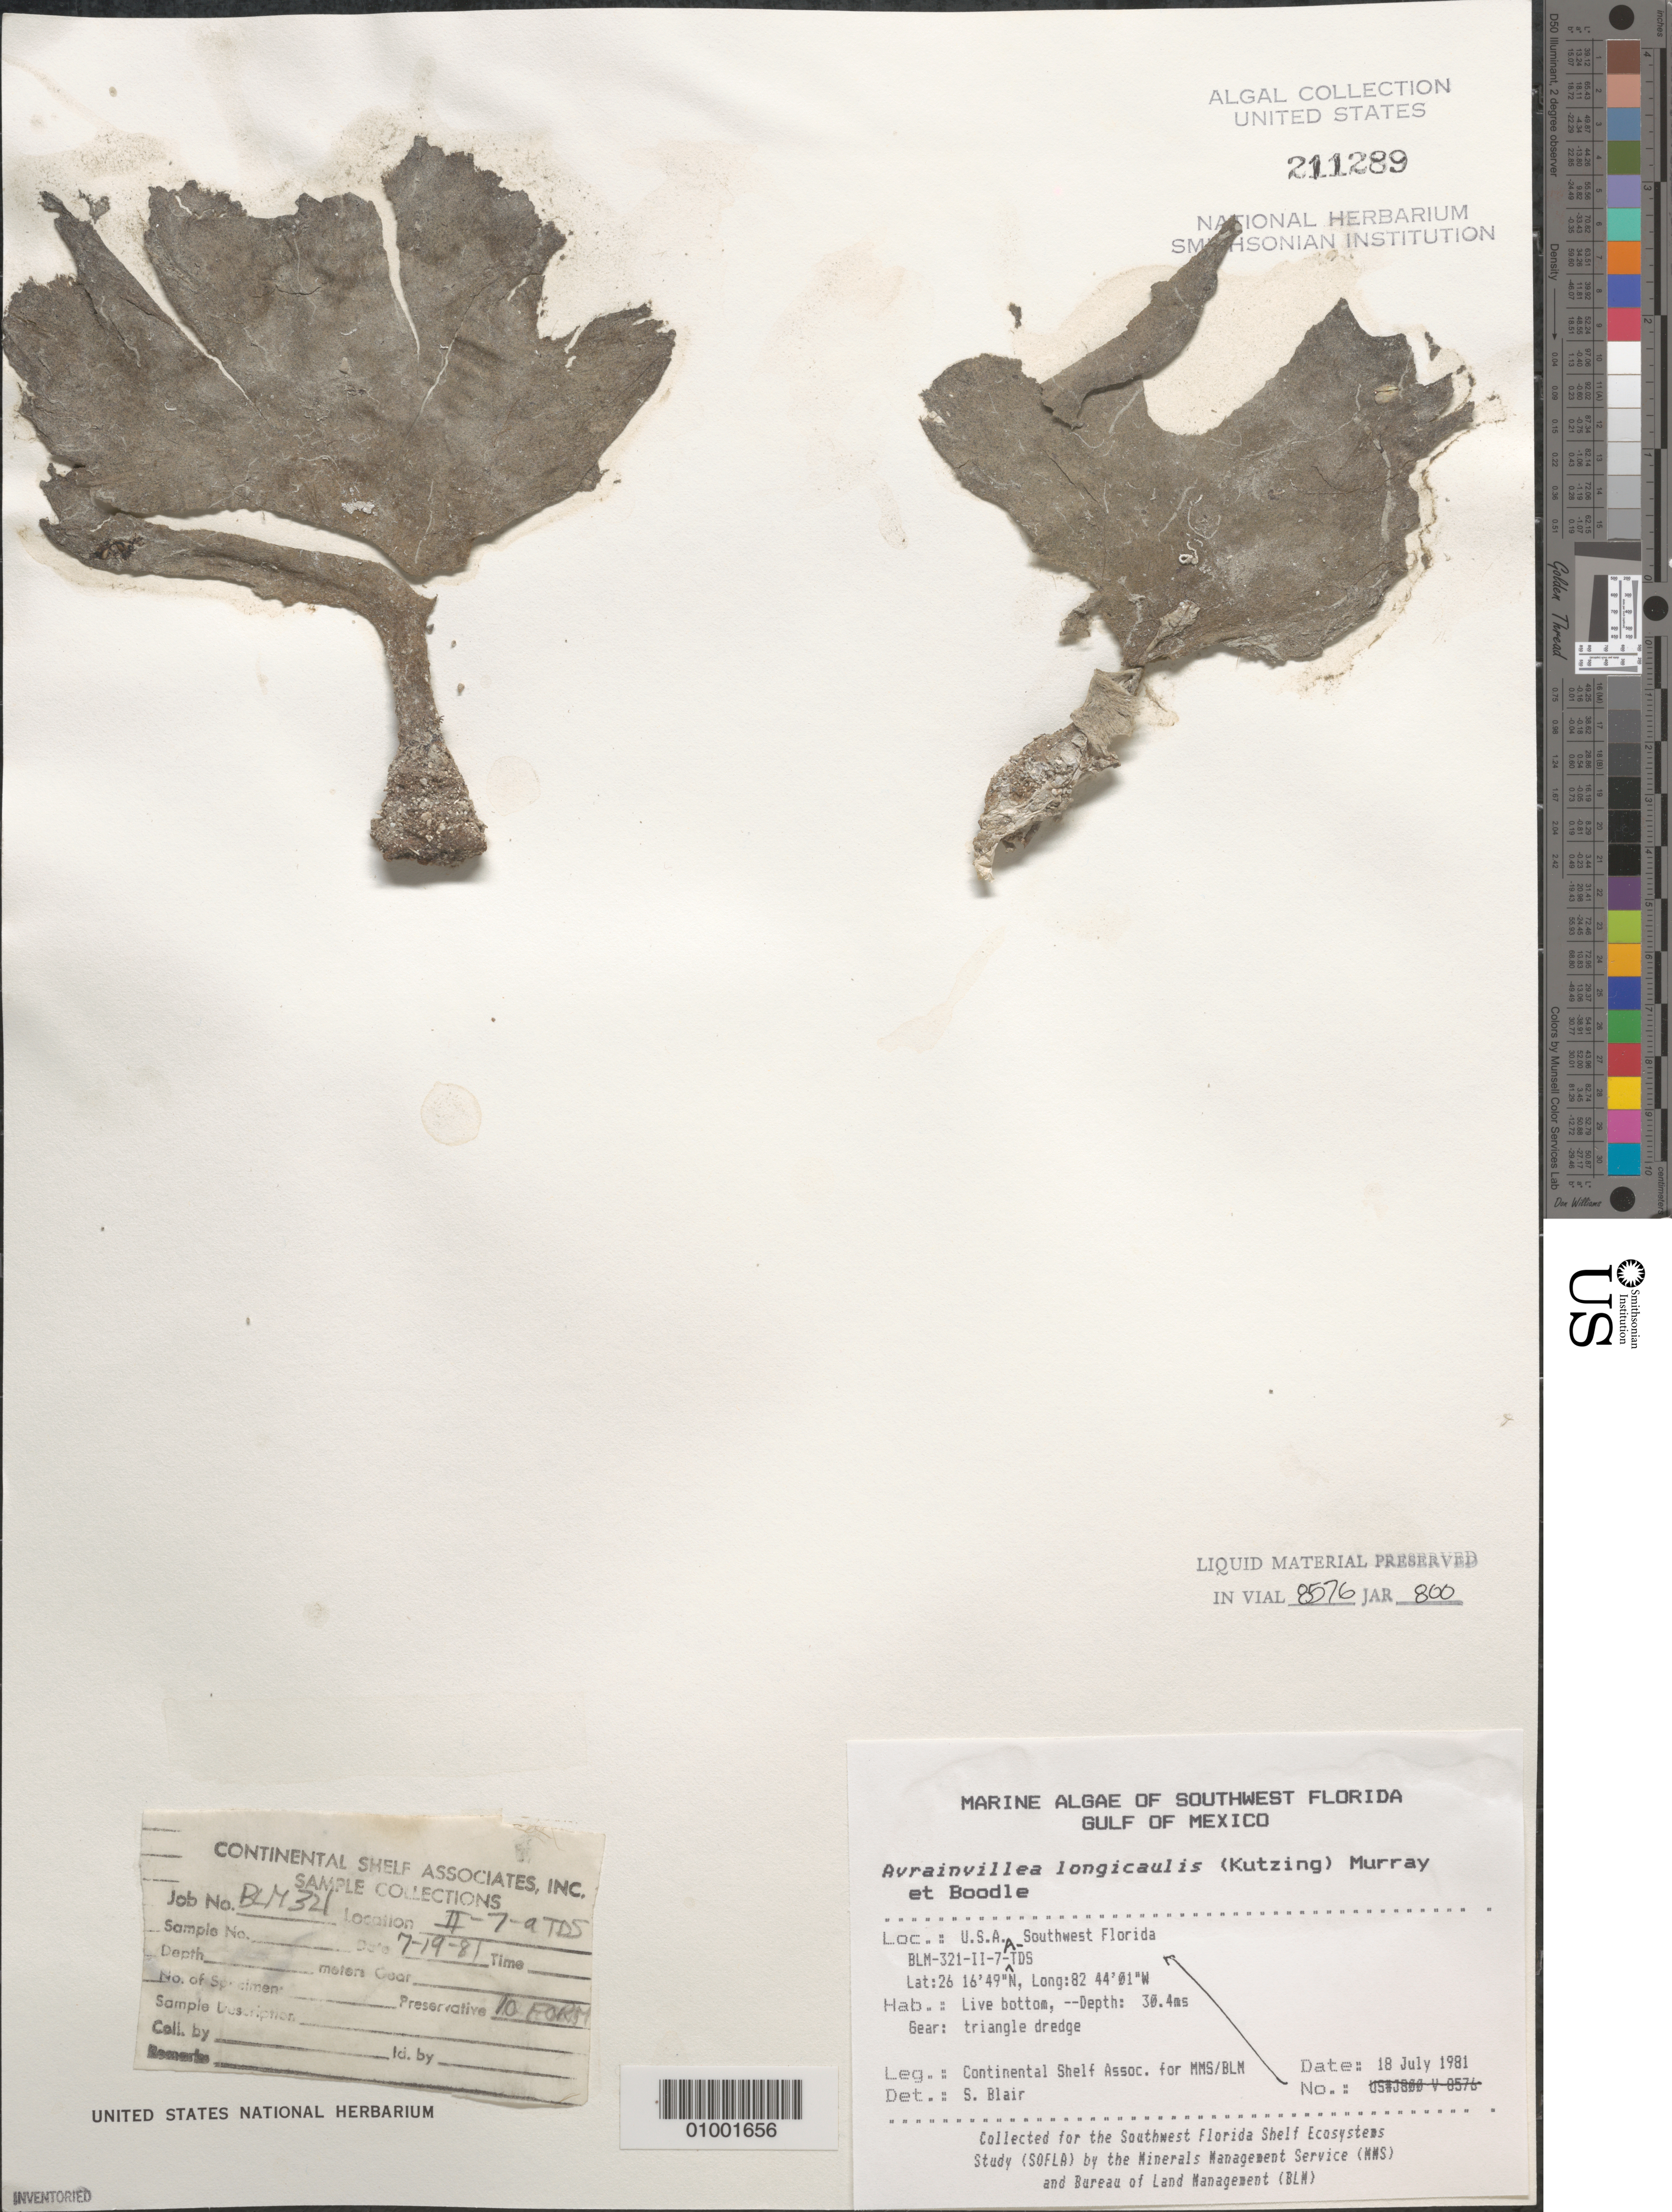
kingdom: Plantae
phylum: Chlorophyta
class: Ulvophyceae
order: Bryopsidales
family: Dichotomosiphonaceae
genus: Avrainvillea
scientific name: Avrainvillea longicaulis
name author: (Kütz.) G. Murray & Boodle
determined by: Blair, S. M.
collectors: Continental Shelf Associates for the MMS/BLM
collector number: BLM-321-II-7-A-TDS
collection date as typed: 18 Jul 1981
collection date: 1981-07-18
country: United States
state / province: Florida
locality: Gulf of Mexico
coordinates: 26 16'49"N, 82 44'01"W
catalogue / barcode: US 211289